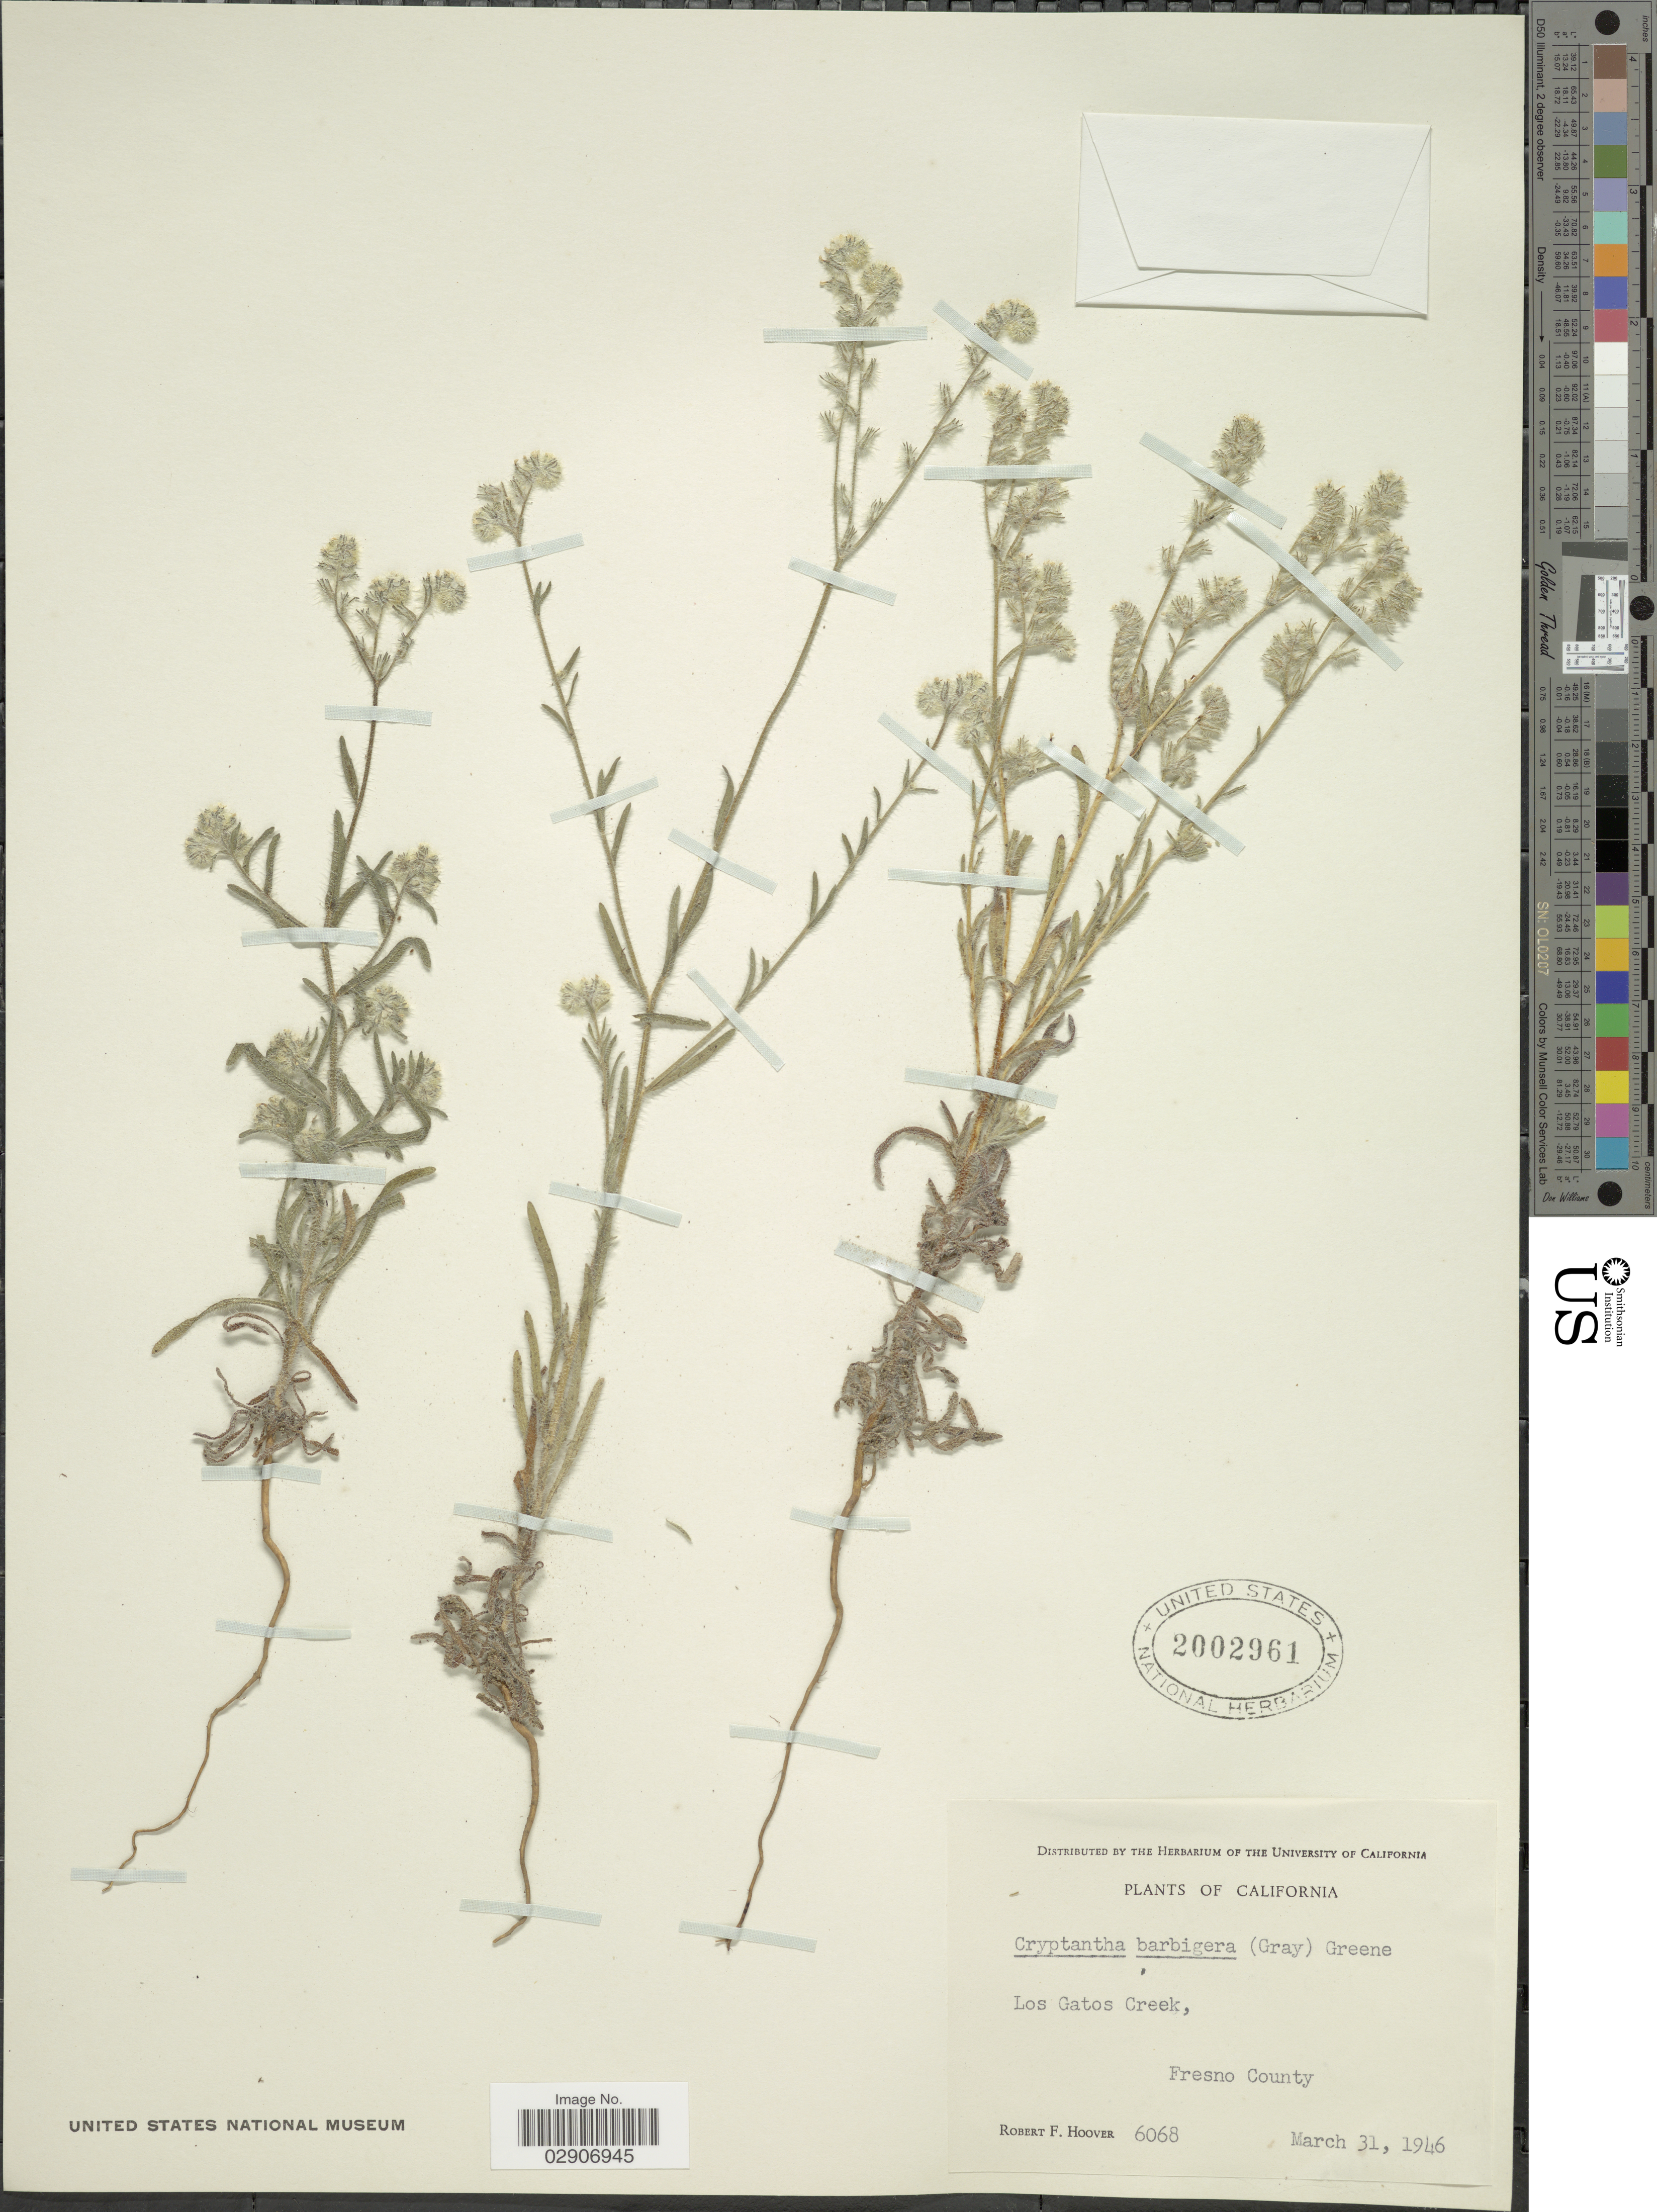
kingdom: Plantae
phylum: Tracheophyta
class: Magnoliopsida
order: Boraginales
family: Boraginaceae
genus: Cryptantha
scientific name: Cryptantha barbigera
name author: (A. Gray) Greene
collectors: R. F. Hoover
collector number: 6068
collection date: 1946-03-31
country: United States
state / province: California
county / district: Fresno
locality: Los Gatos Creek, Fresno County.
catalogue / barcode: US 2002961